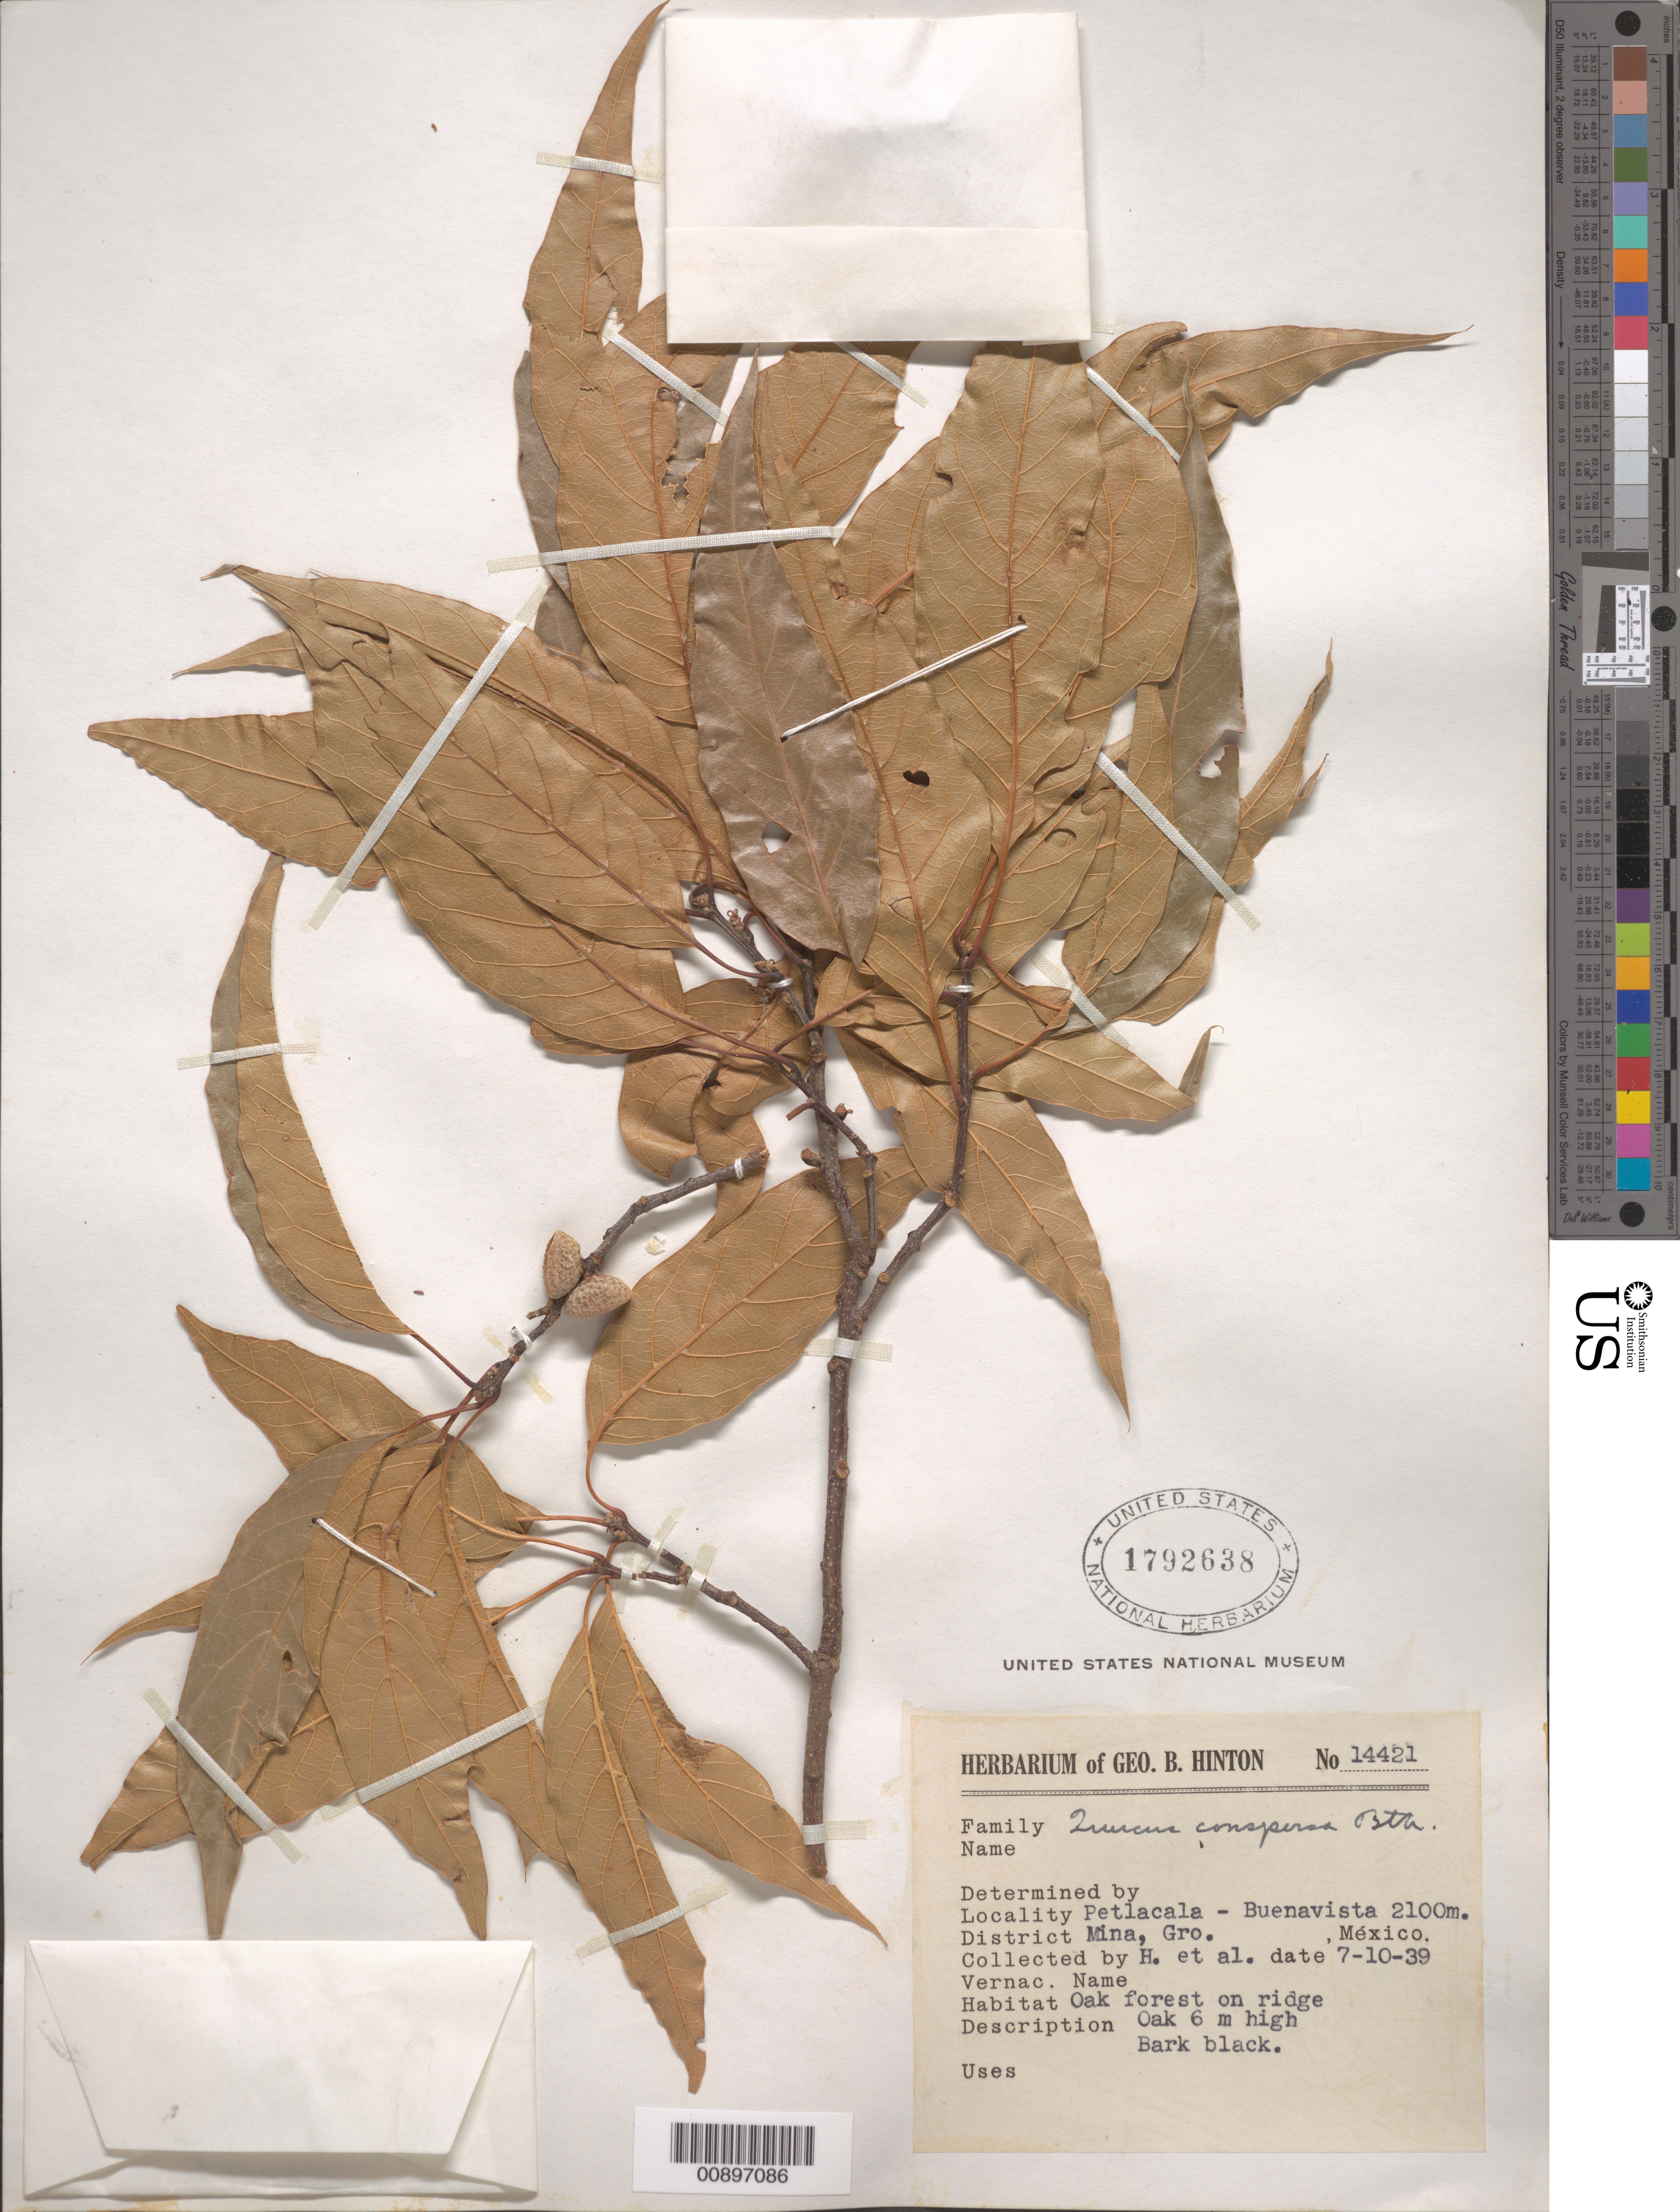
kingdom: Plantae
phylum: Tracheophyta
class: Magnoliopsida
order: Fagales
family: Fagaceae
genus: Quercus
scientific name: Quercus conspersa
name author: Benth.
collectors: G. B. Hinton & et al.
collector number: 14421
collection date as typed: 10 Jul 1939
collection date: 1939-07-10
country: Mexico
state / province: Guerrero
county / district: Mina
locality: Petlacala - Buenavista, District Mina, Guerrero.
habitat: Oak forest on ridge.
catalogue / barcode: US 1792638